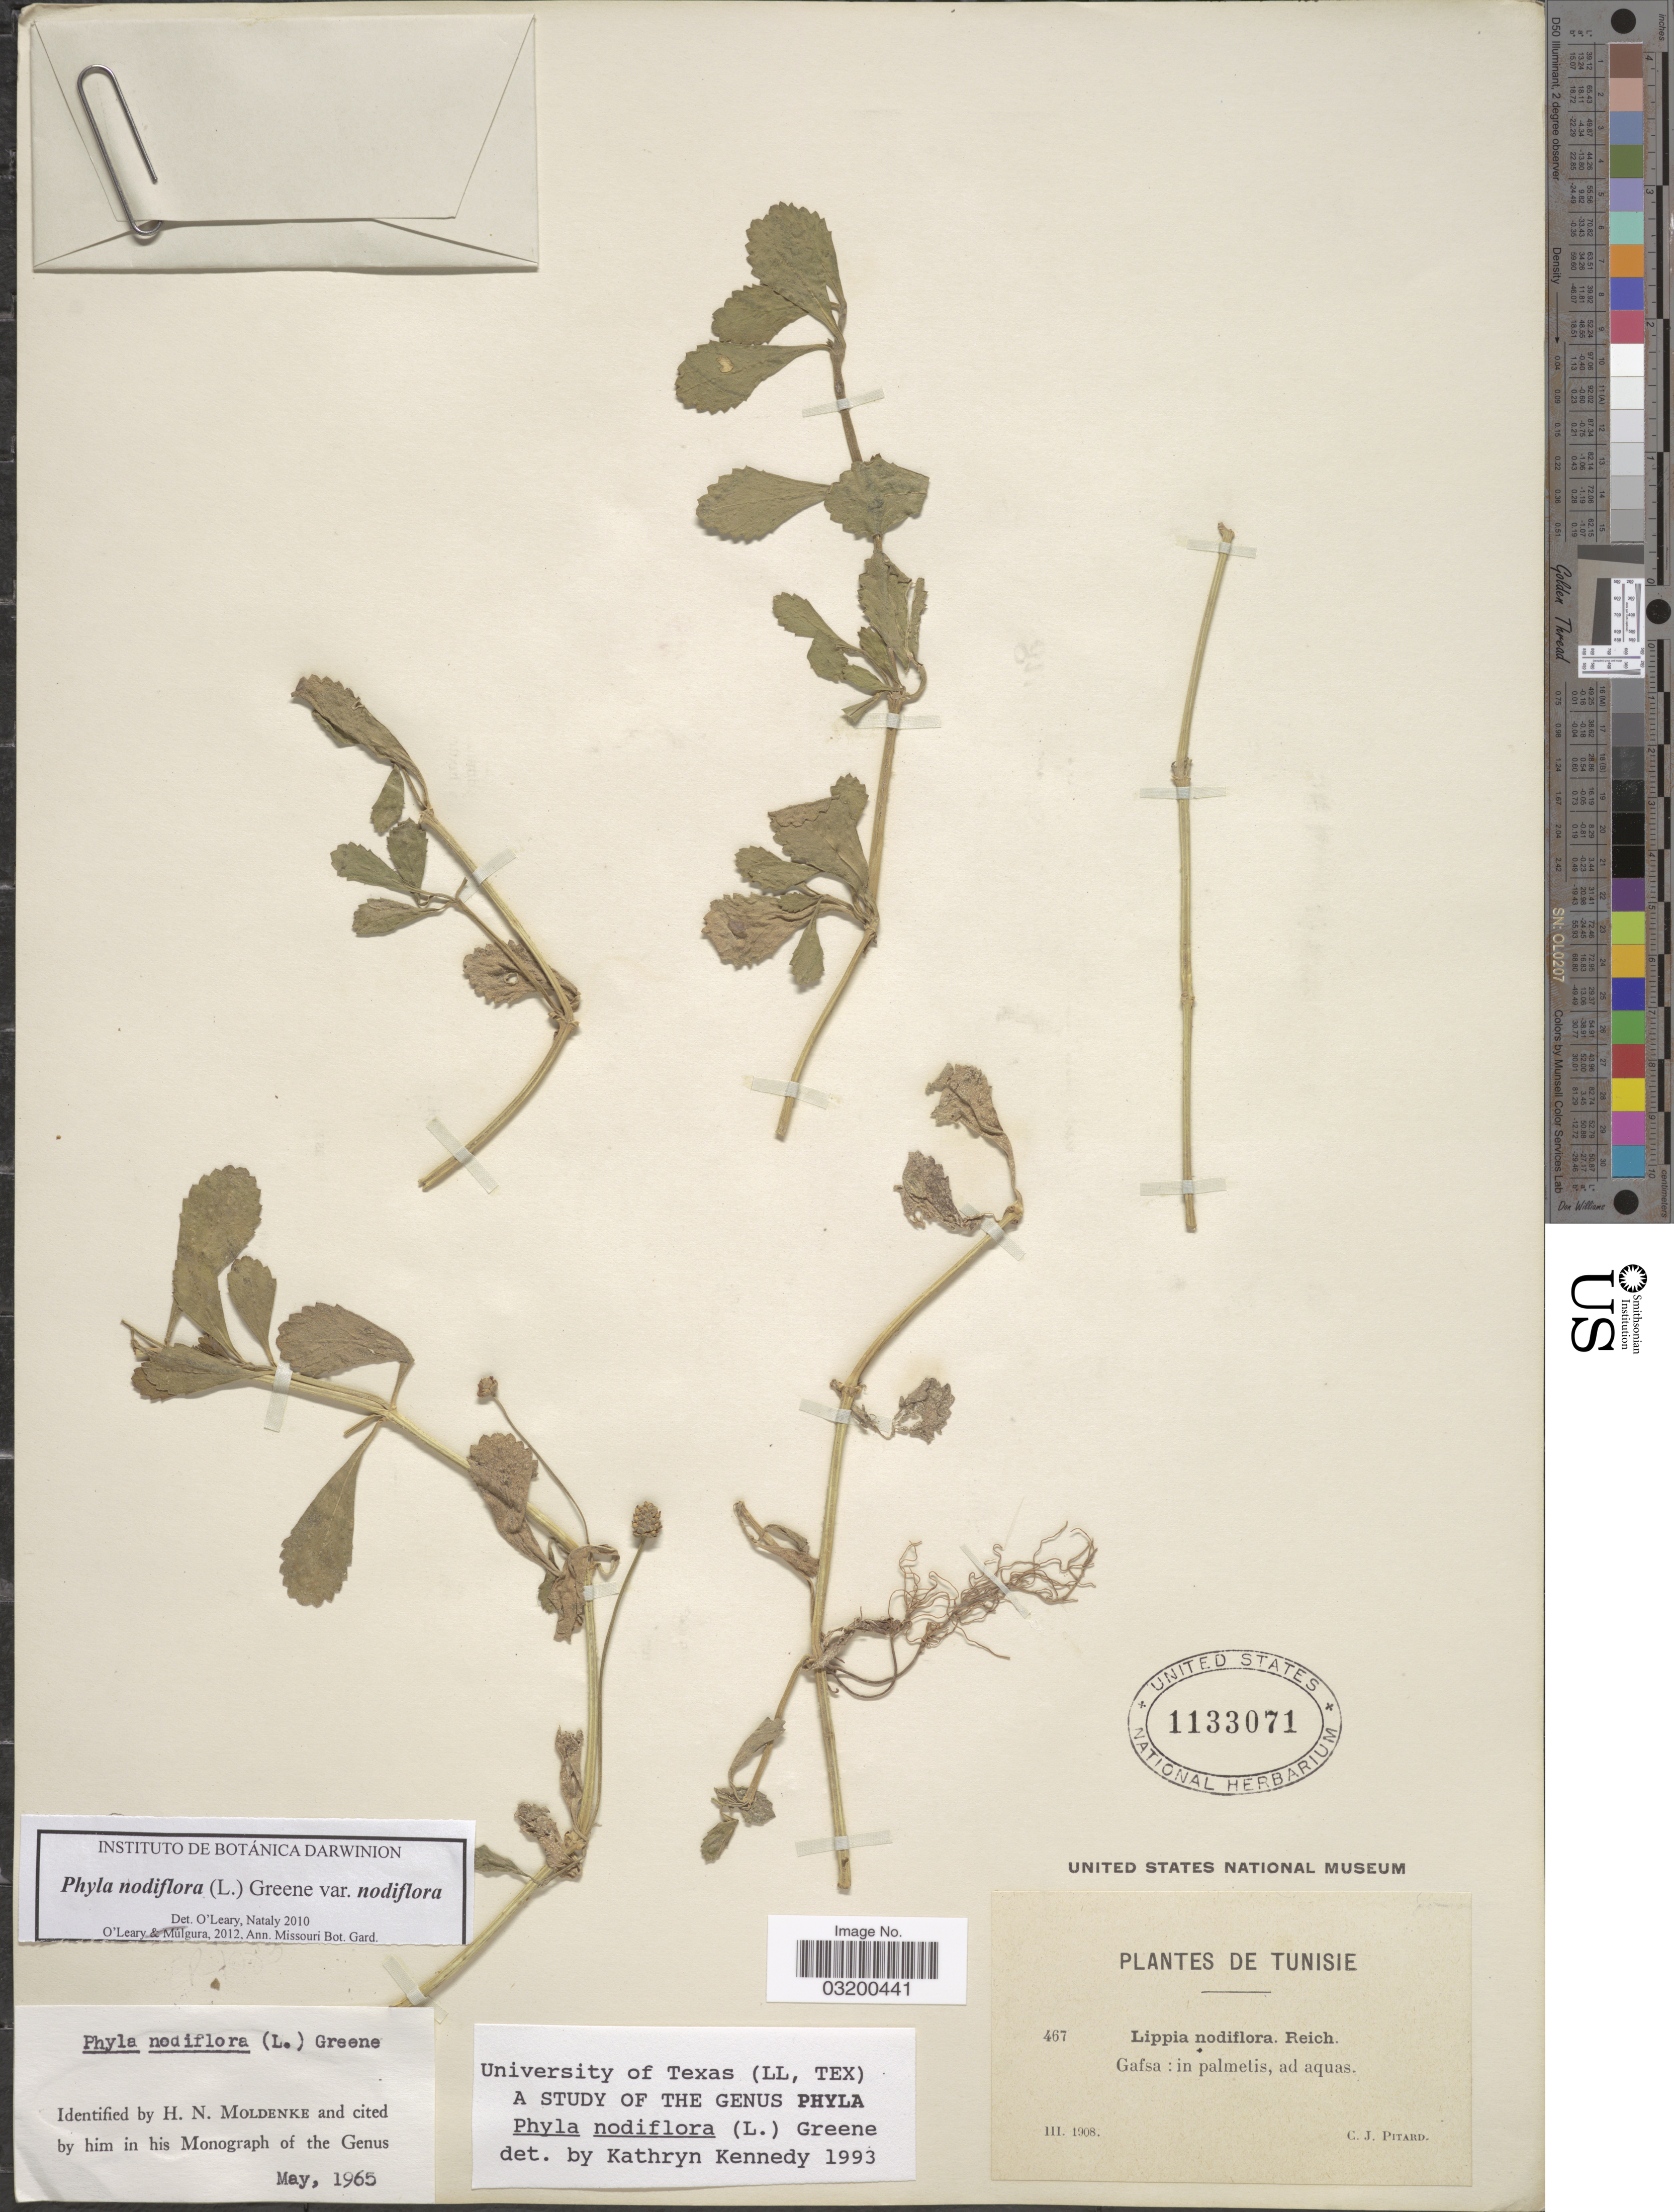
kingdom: Plantae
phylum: Tracheophyta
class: Magnoliopsida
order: Lamiales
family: Verbenaceae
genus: Phyla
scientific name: Phyla nodiflora var. nodiflora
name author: (L.) Greene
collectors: C. Pitard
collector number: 467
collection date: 1908-03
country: Tunisia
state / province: Gafsa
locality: Tunisie. In palmetis, ad aquas.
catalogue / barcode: US 1133071